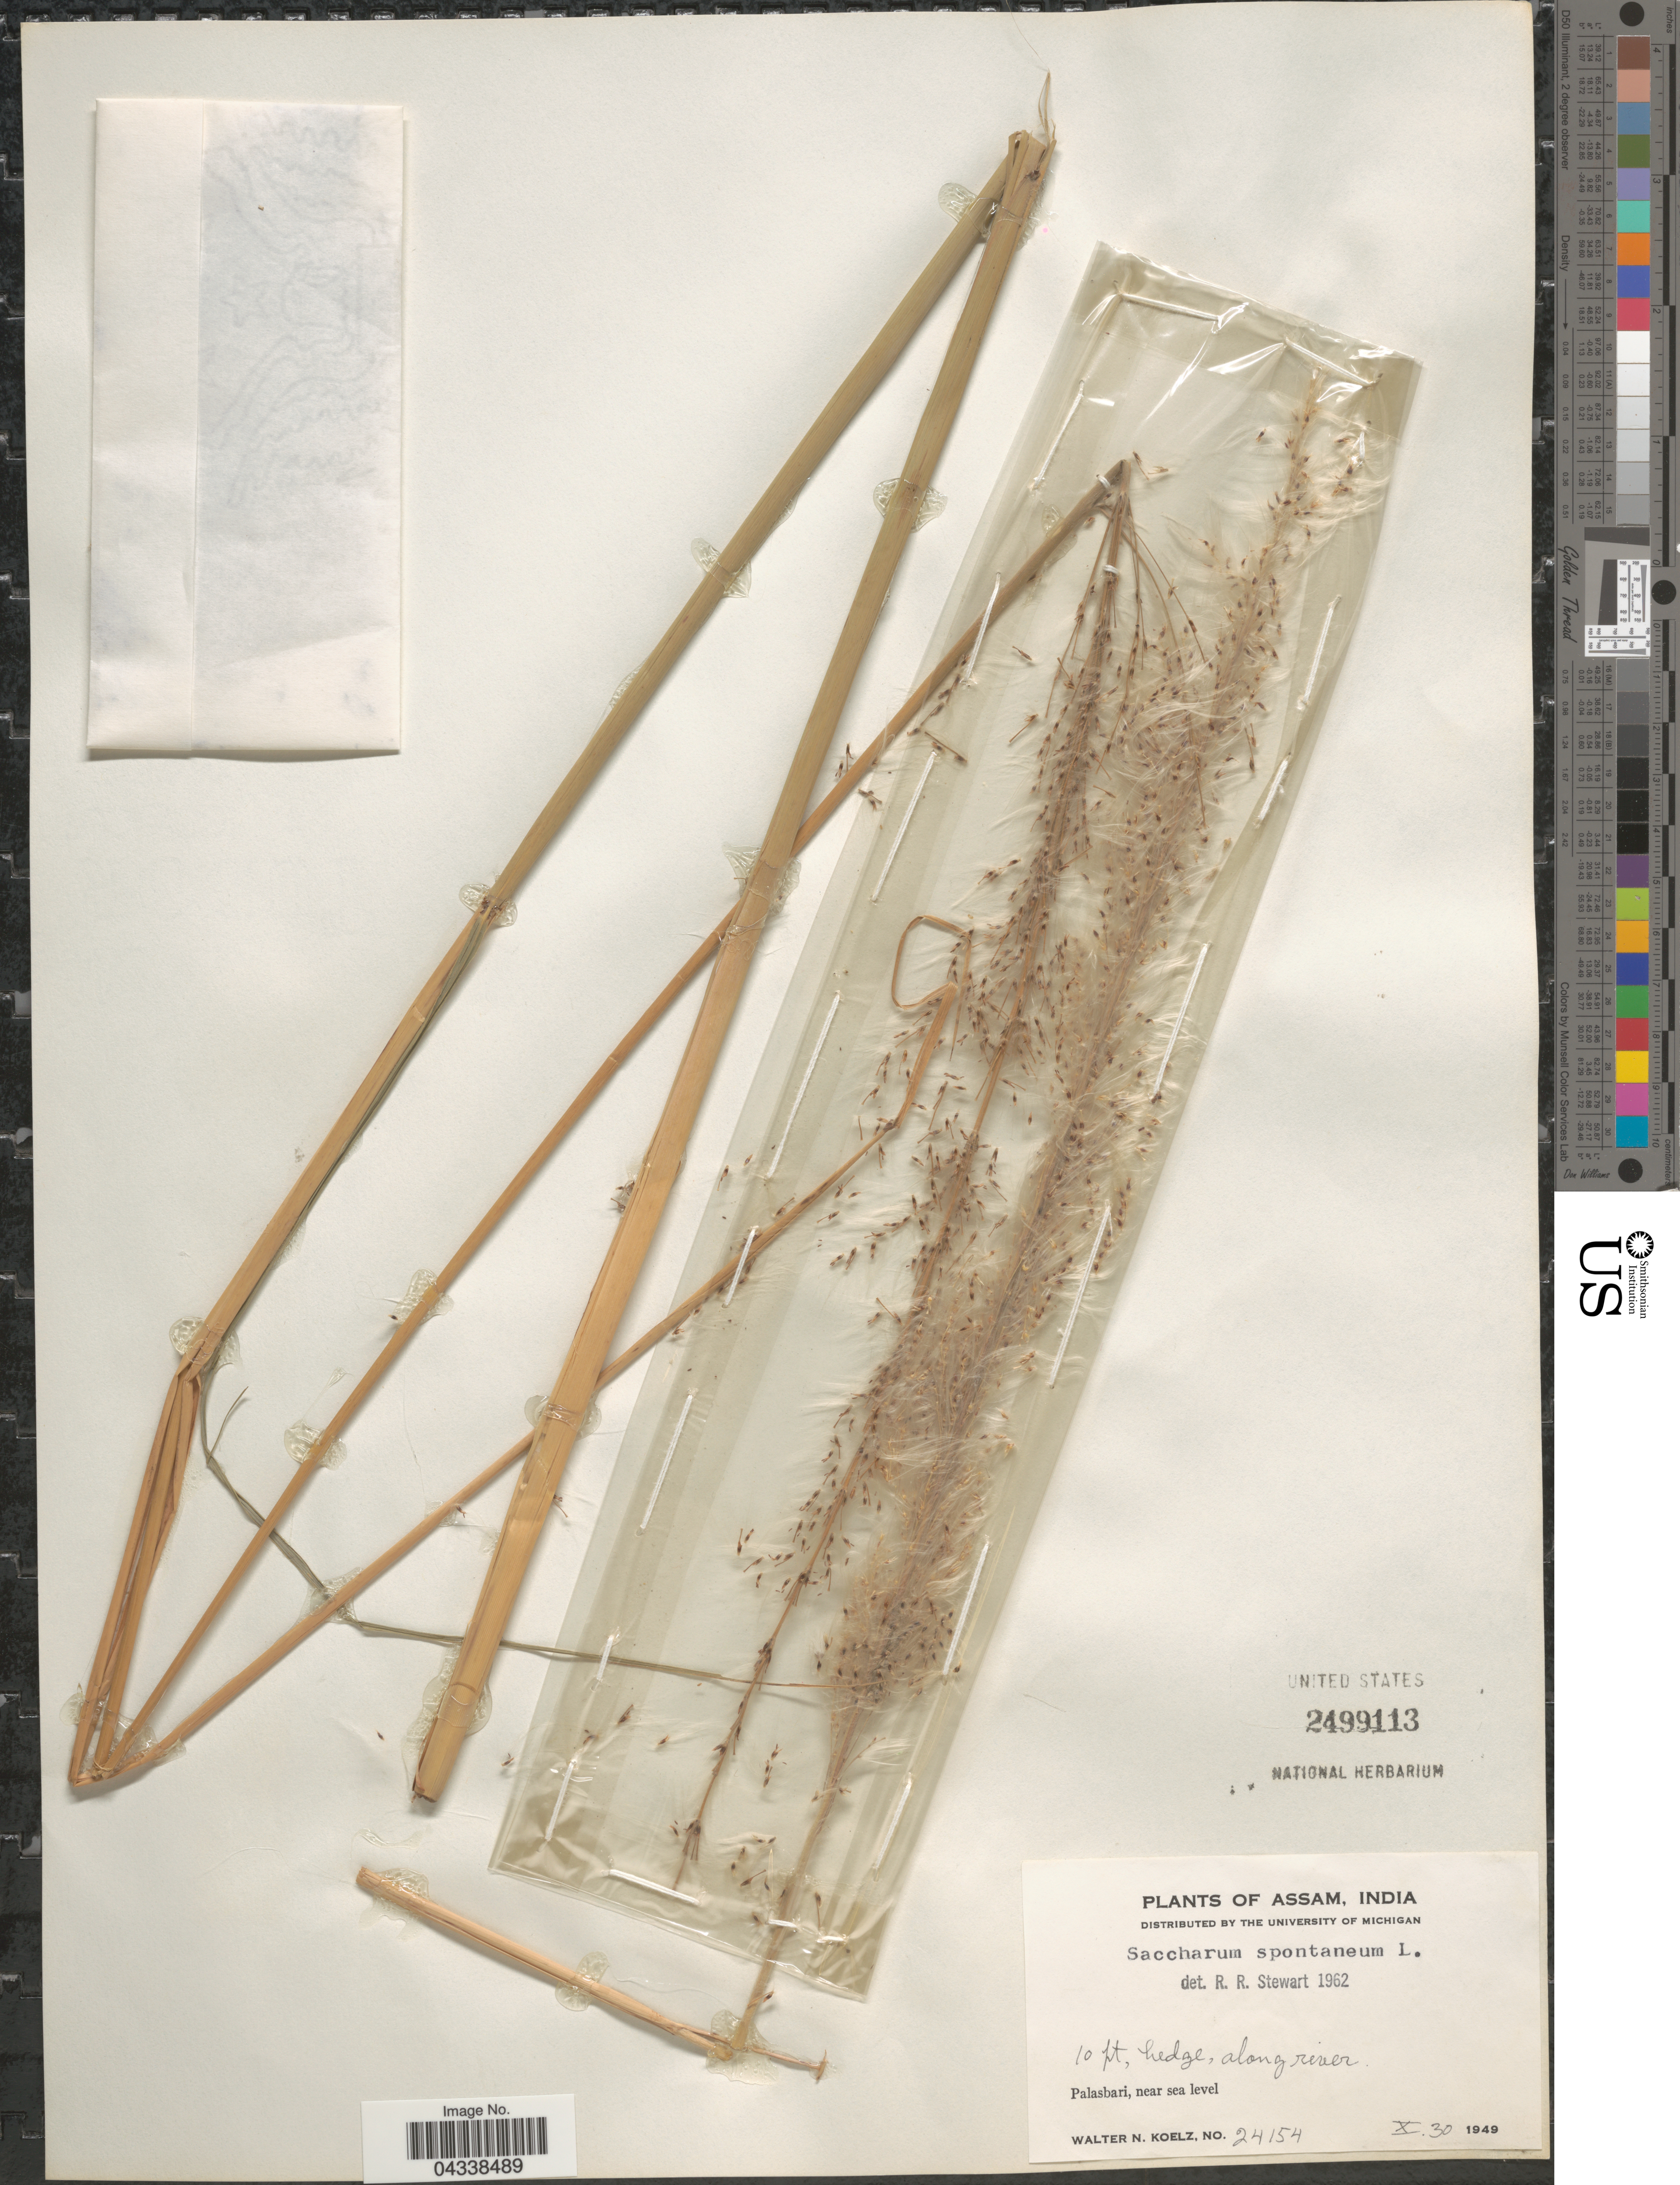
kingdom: Plantae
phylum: Tracheophyta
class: Liliopsida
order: Poales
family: Poaceae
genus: Saccharum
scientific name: Saccharum spontaneum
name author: L.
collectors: W. N. Koelz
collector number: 24154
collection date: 1949-10-30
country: India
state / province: Assam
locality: Along river. Palasbari.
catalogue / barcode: US 2499113